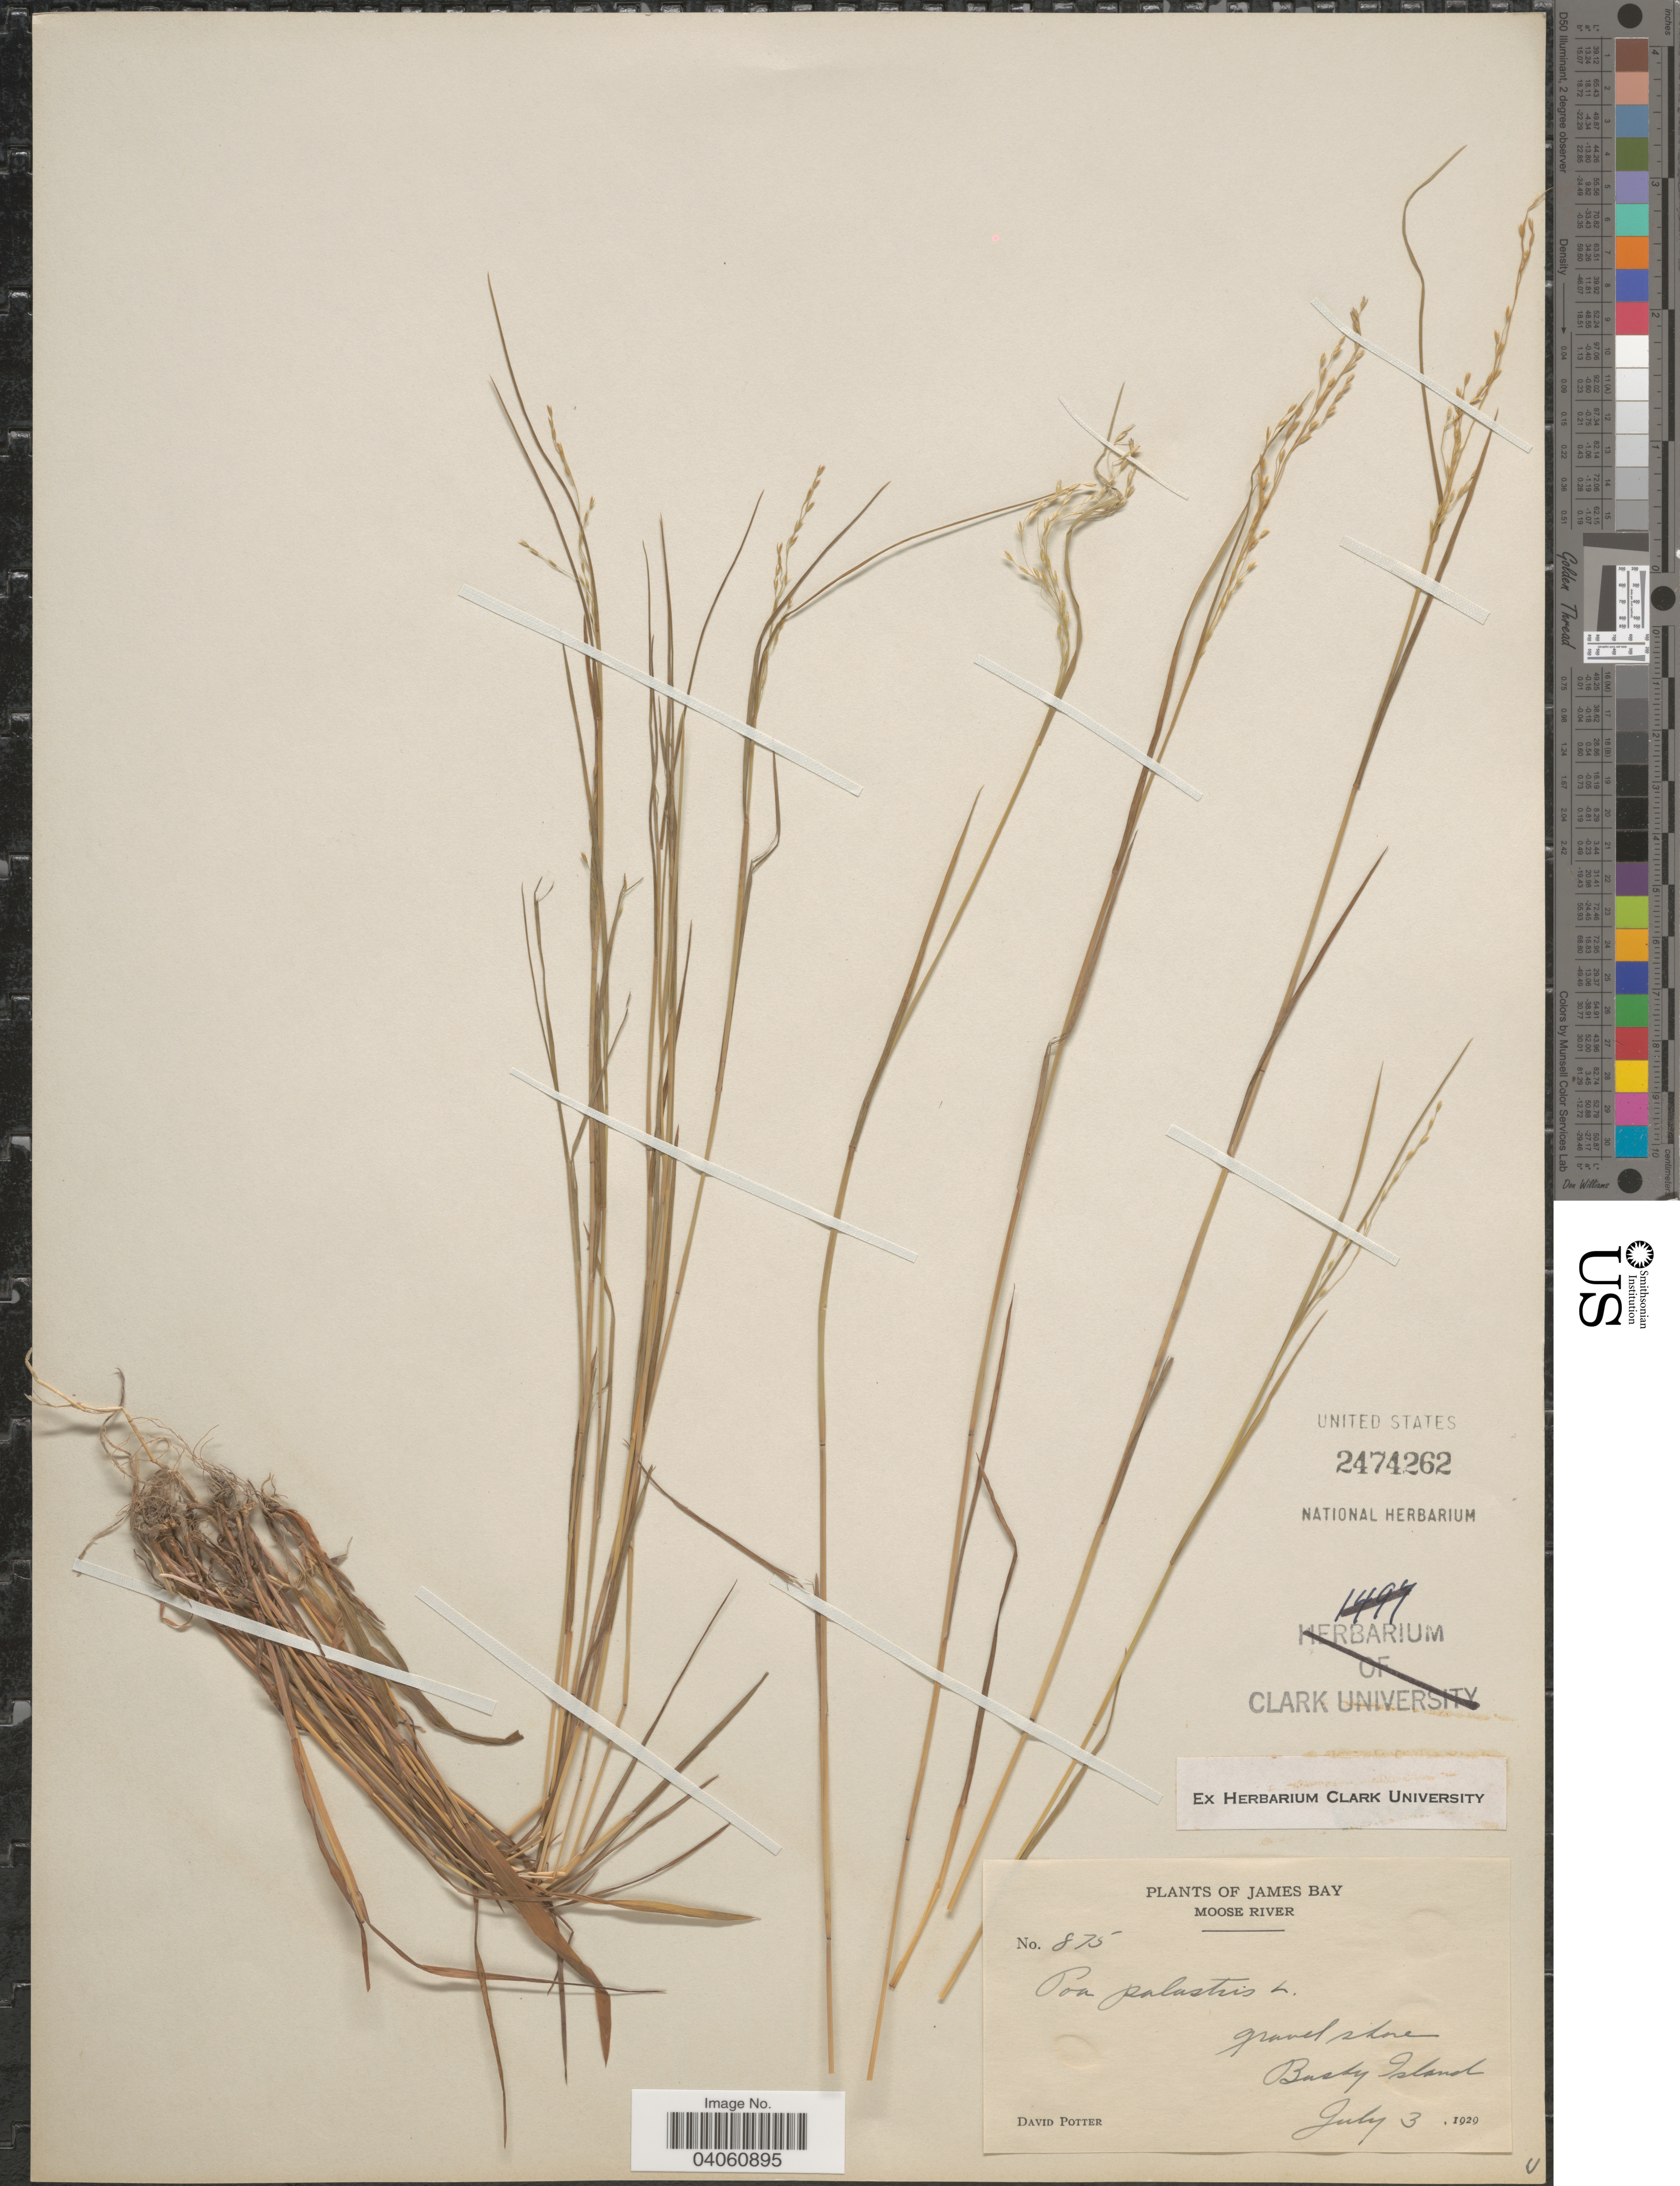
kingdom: Plantae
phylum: Tracheophyta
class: Liliopsida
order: Poales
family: Poaceae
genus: Poa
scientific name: Poa palustris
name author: L.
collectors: D. Potter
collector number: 875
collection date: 1929-07-03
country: Canada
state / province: Ontario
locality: James Bay. Moose River. Grand shore. Brushy Island.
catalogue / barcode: US 2474262